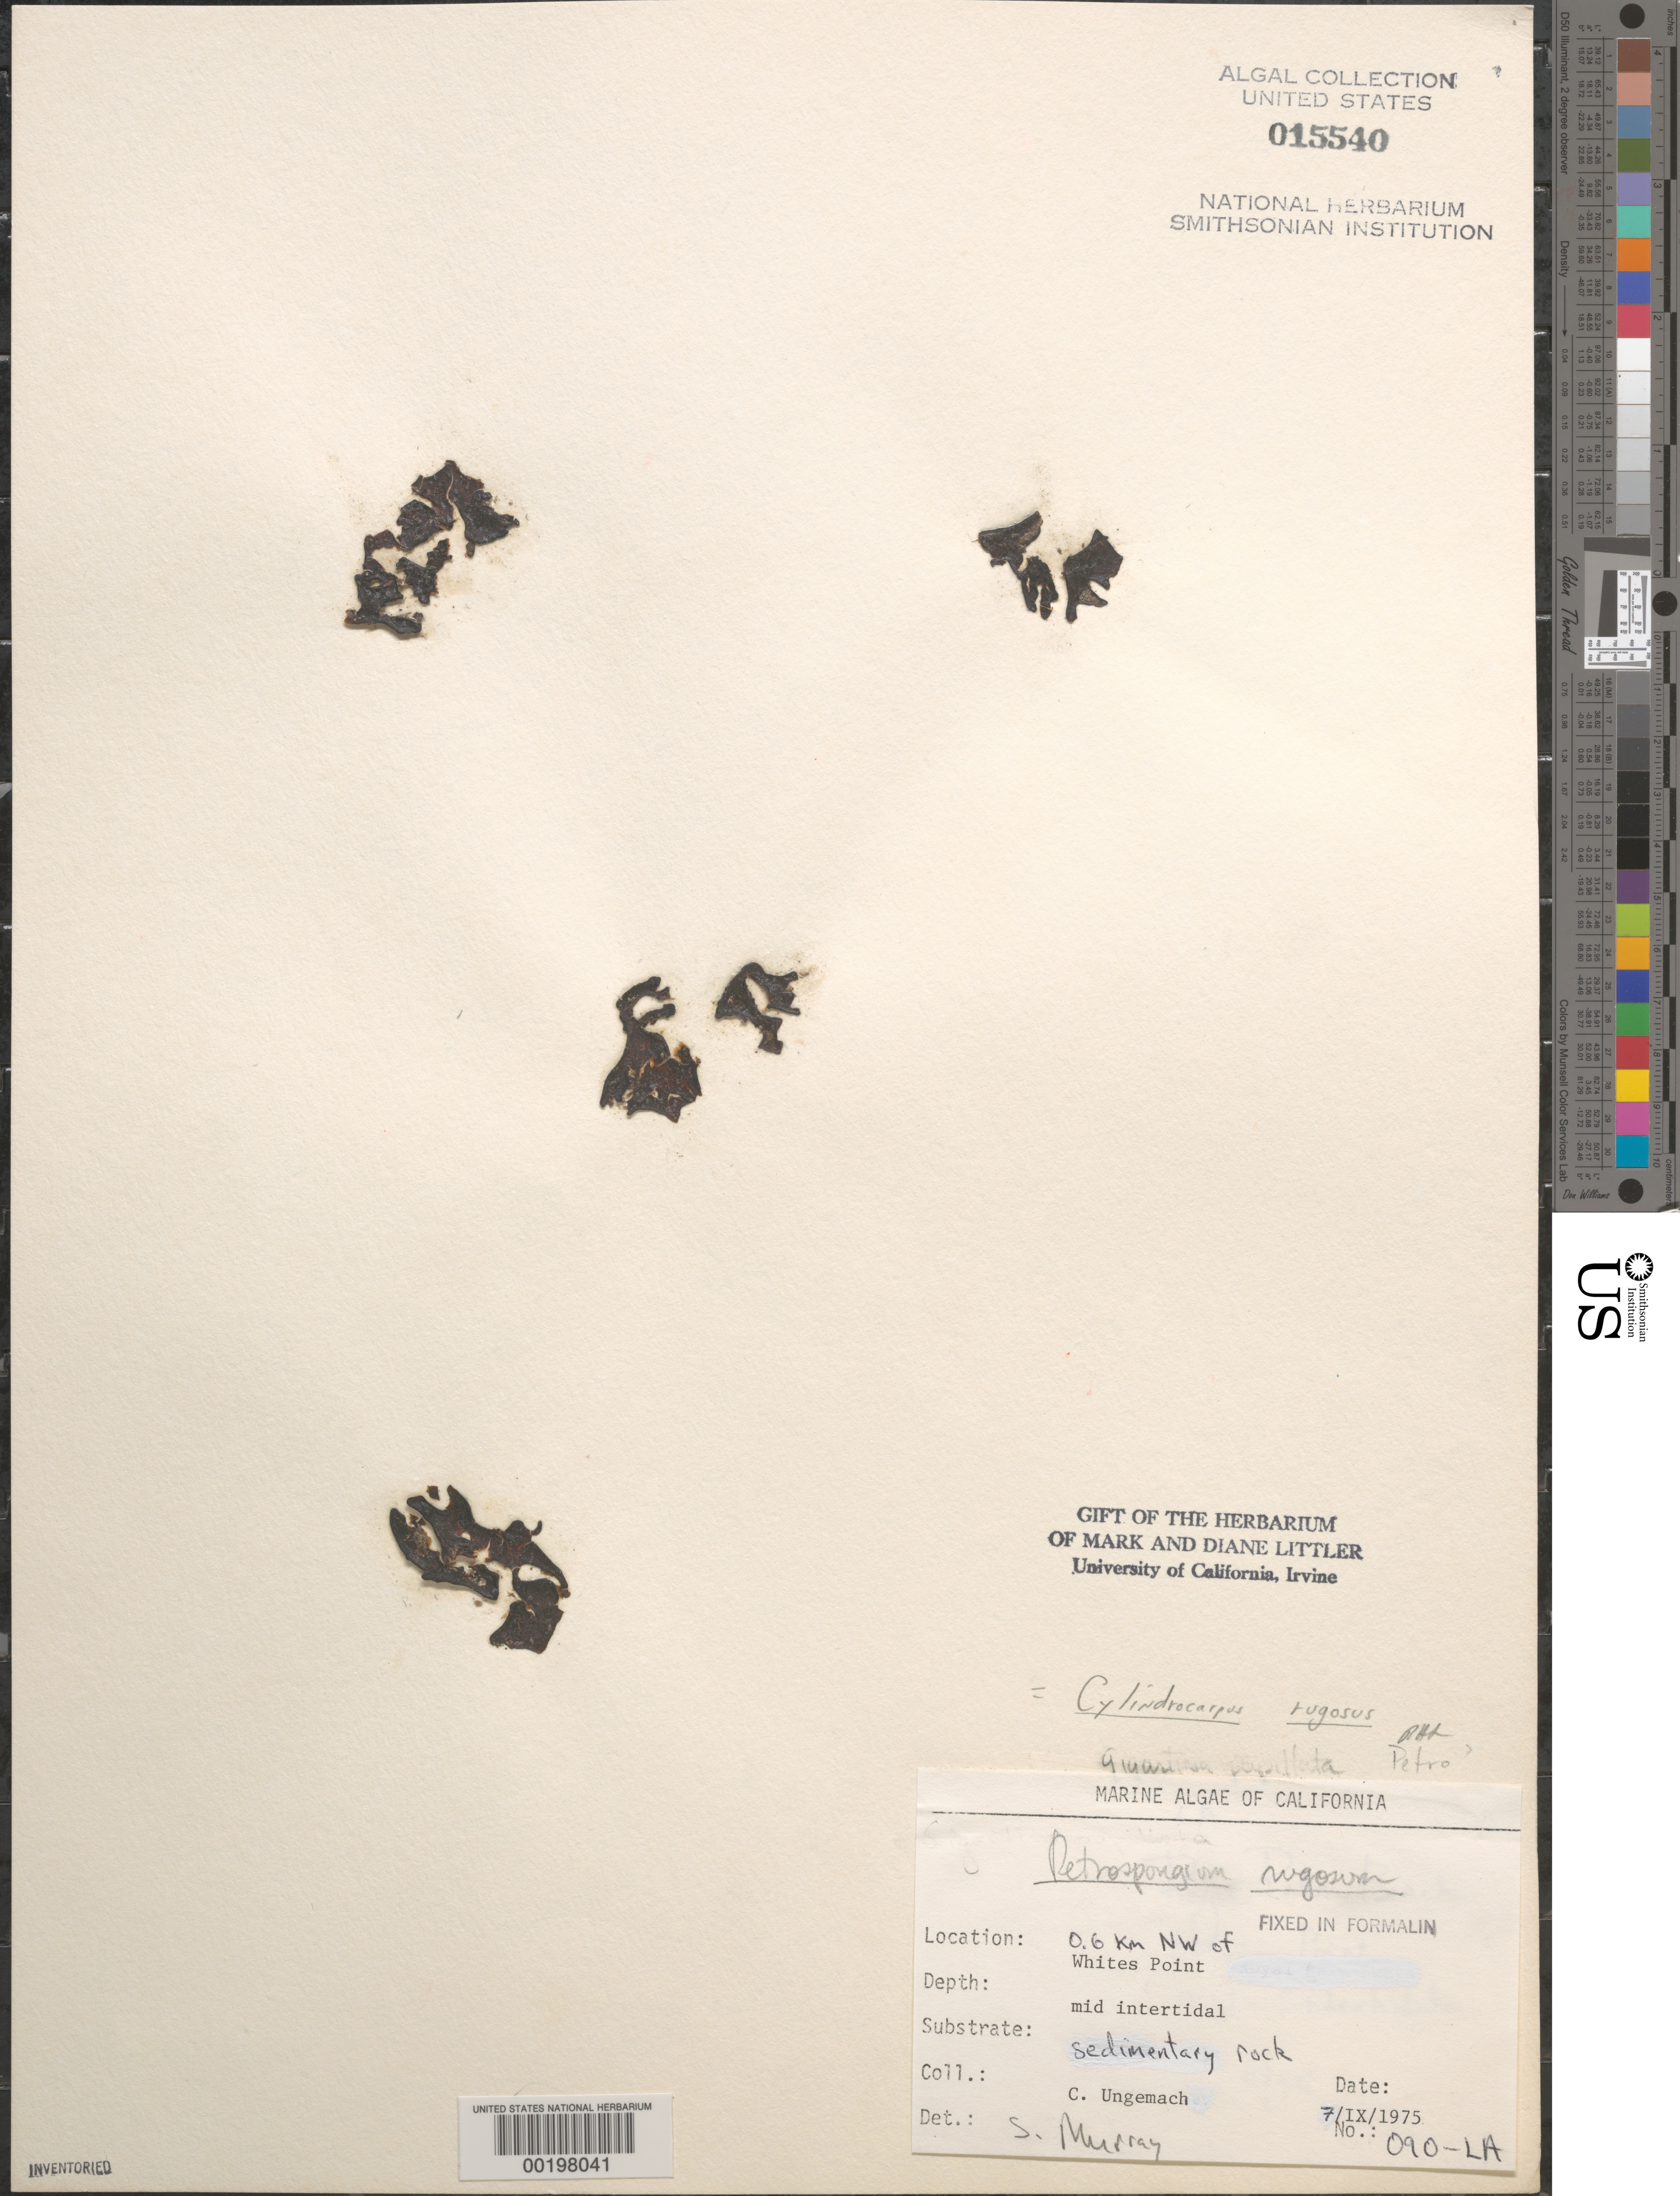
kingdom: Chromista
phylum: Ochrophyta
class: Phaeophyceae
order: Ectocarpales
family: Petrospongiaceae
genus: Petrospongium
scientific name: Petrospongium rugosum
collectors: C. Ungemach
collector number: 090-la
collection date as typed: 07 Sep 1975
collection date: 1975-09-07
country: United States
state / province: California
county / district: Los Angeles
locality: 0.6 km northwest of Whites Point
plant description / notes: BLM-SOCALBIGHT Rocky Intertidal Survey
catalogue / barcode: US 15540